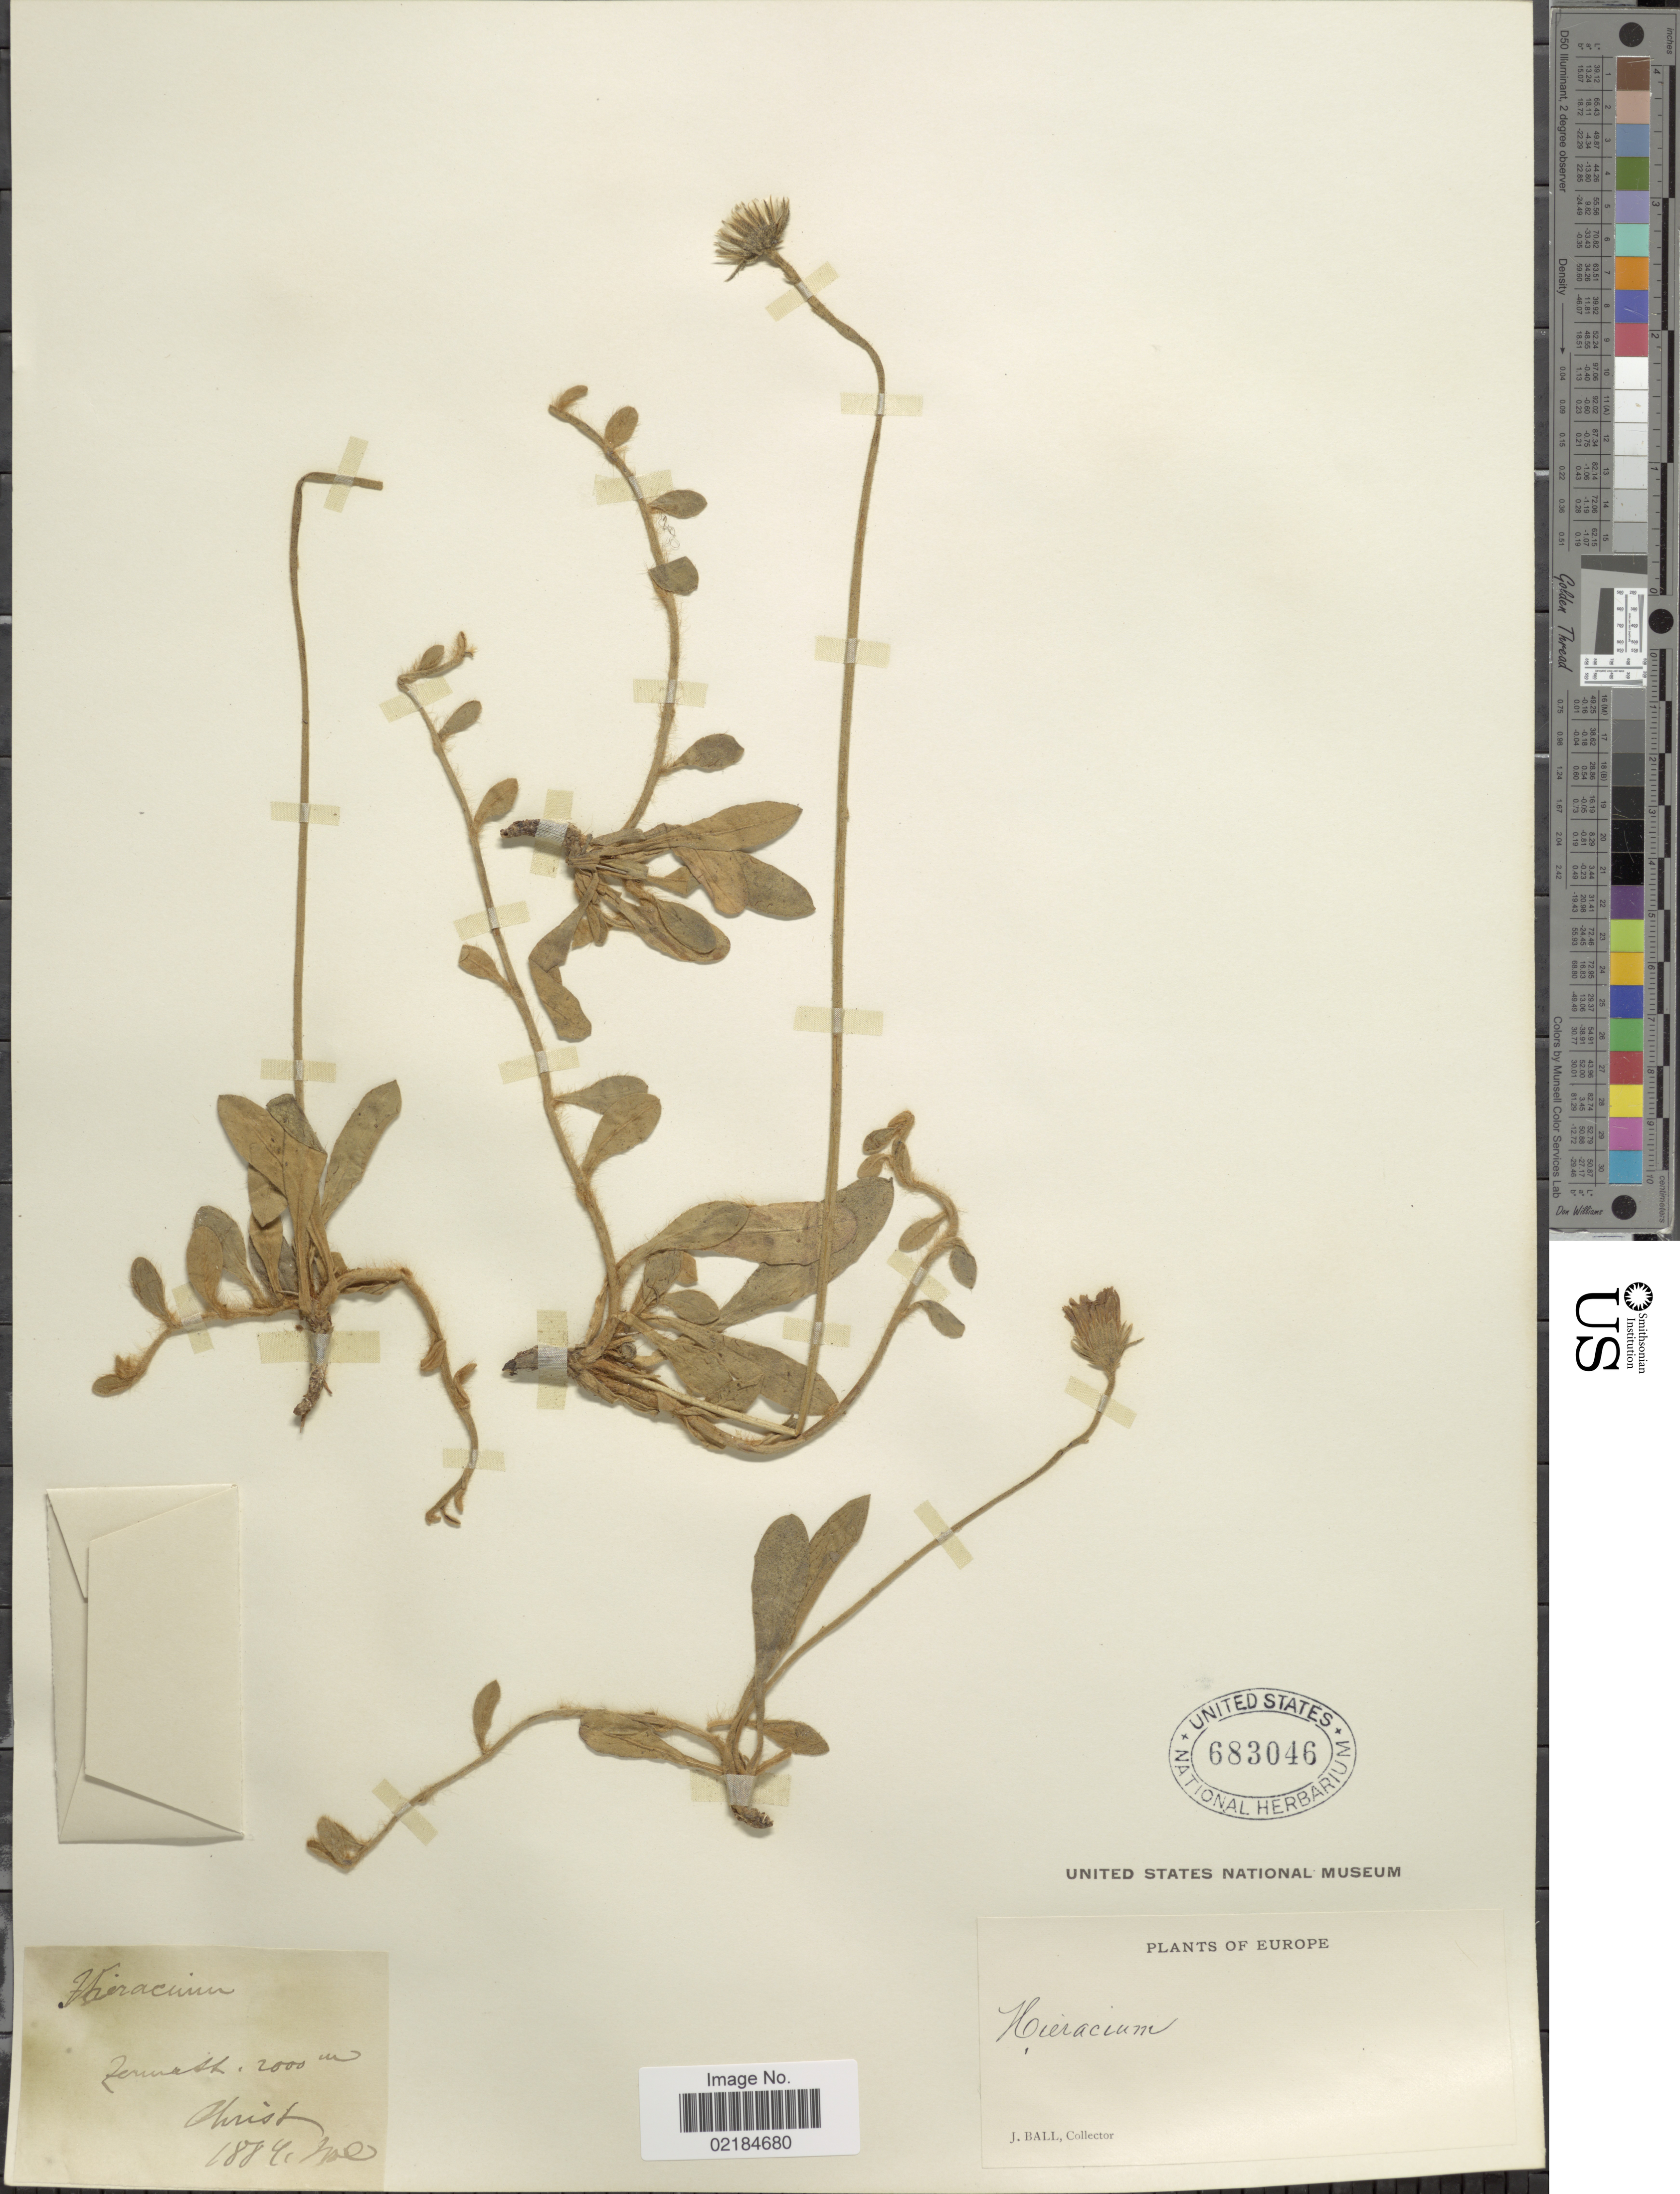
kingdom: Plantae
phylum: Tracheophyta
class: Magnoliopsida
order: Asterales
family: Asteraceae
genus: Hieracium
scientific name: Hieracium repandulare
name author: Druce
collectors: J. Ball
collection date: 1884-07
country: Switzerland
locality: Zermatt, Christ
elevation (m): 2000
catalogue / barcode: US 683046